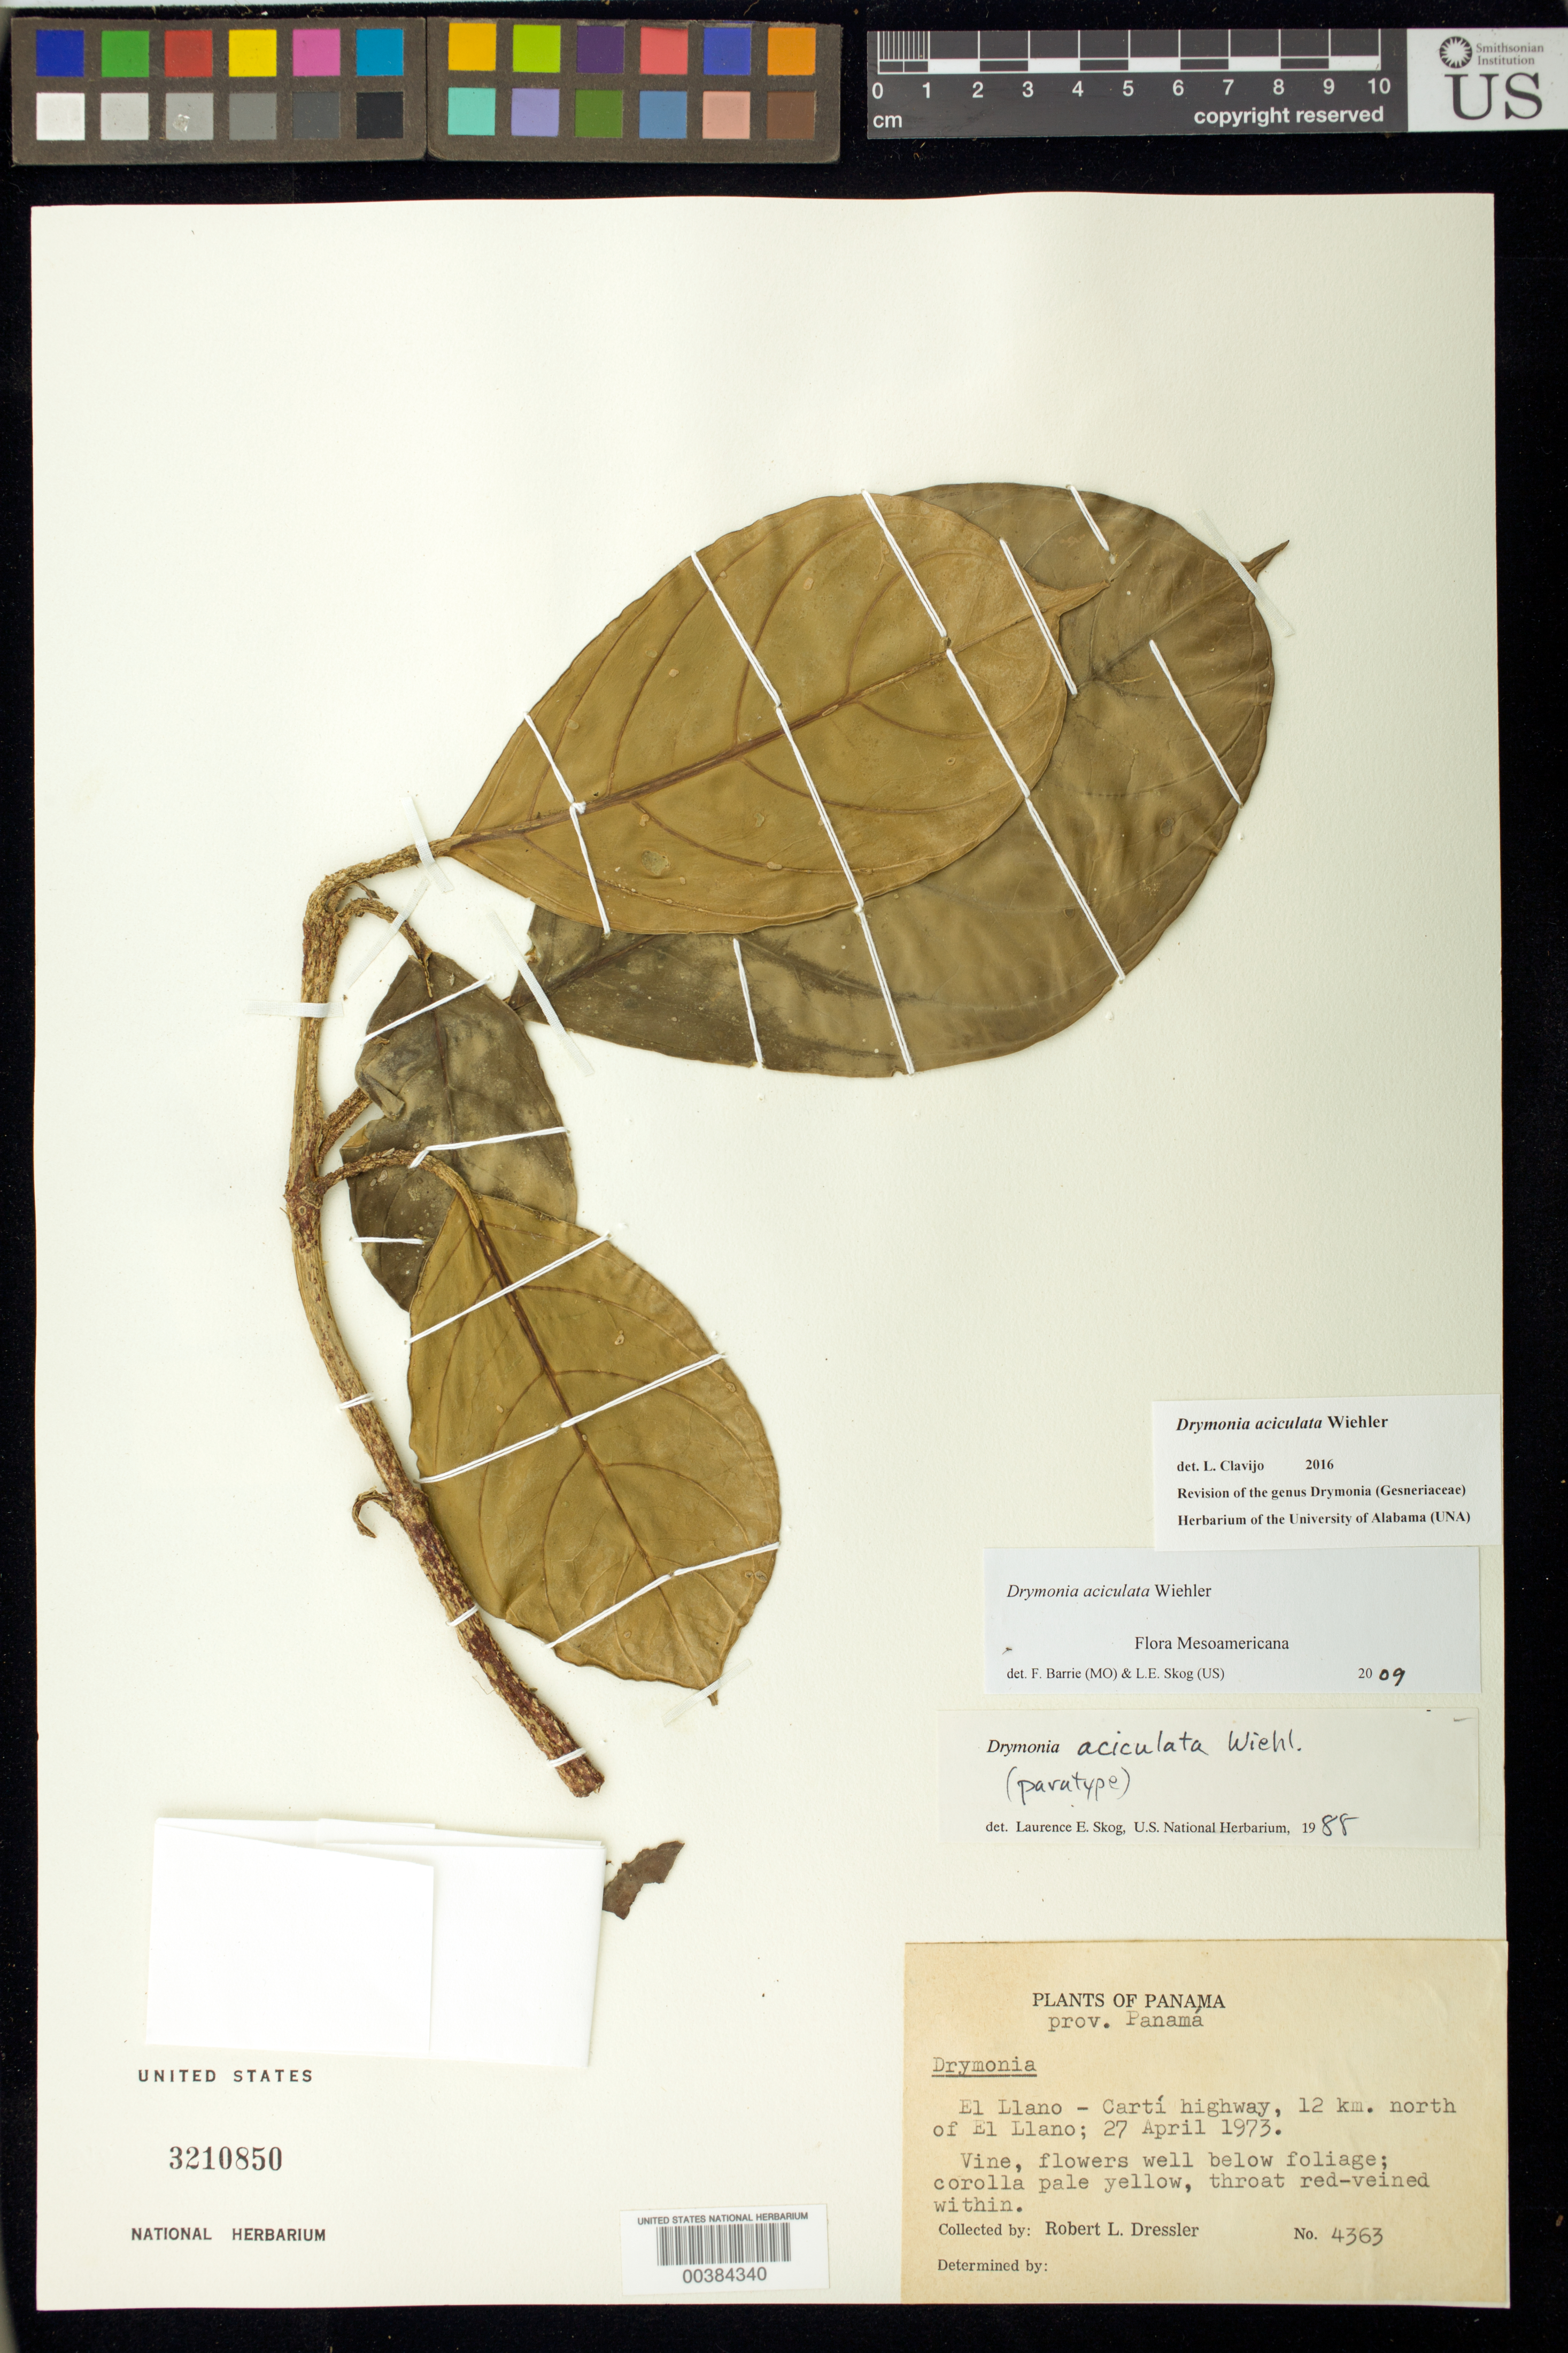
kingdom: Plantae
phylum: Tracheophyta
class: Magnoliopsida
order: Lamiales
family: Gesneriaceae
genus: Drymonia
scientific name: Drymonia aciculata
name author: Wiehler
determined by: Clark, J. L., (SEL), The Marie Selby Botanical Garden (UNITED STATES)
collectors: R. Dressler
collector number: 4363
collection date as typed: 27 Apr 1973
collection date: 1973-04-27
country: Panama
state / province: Panamá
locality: El Llano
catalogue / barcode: US 3210850